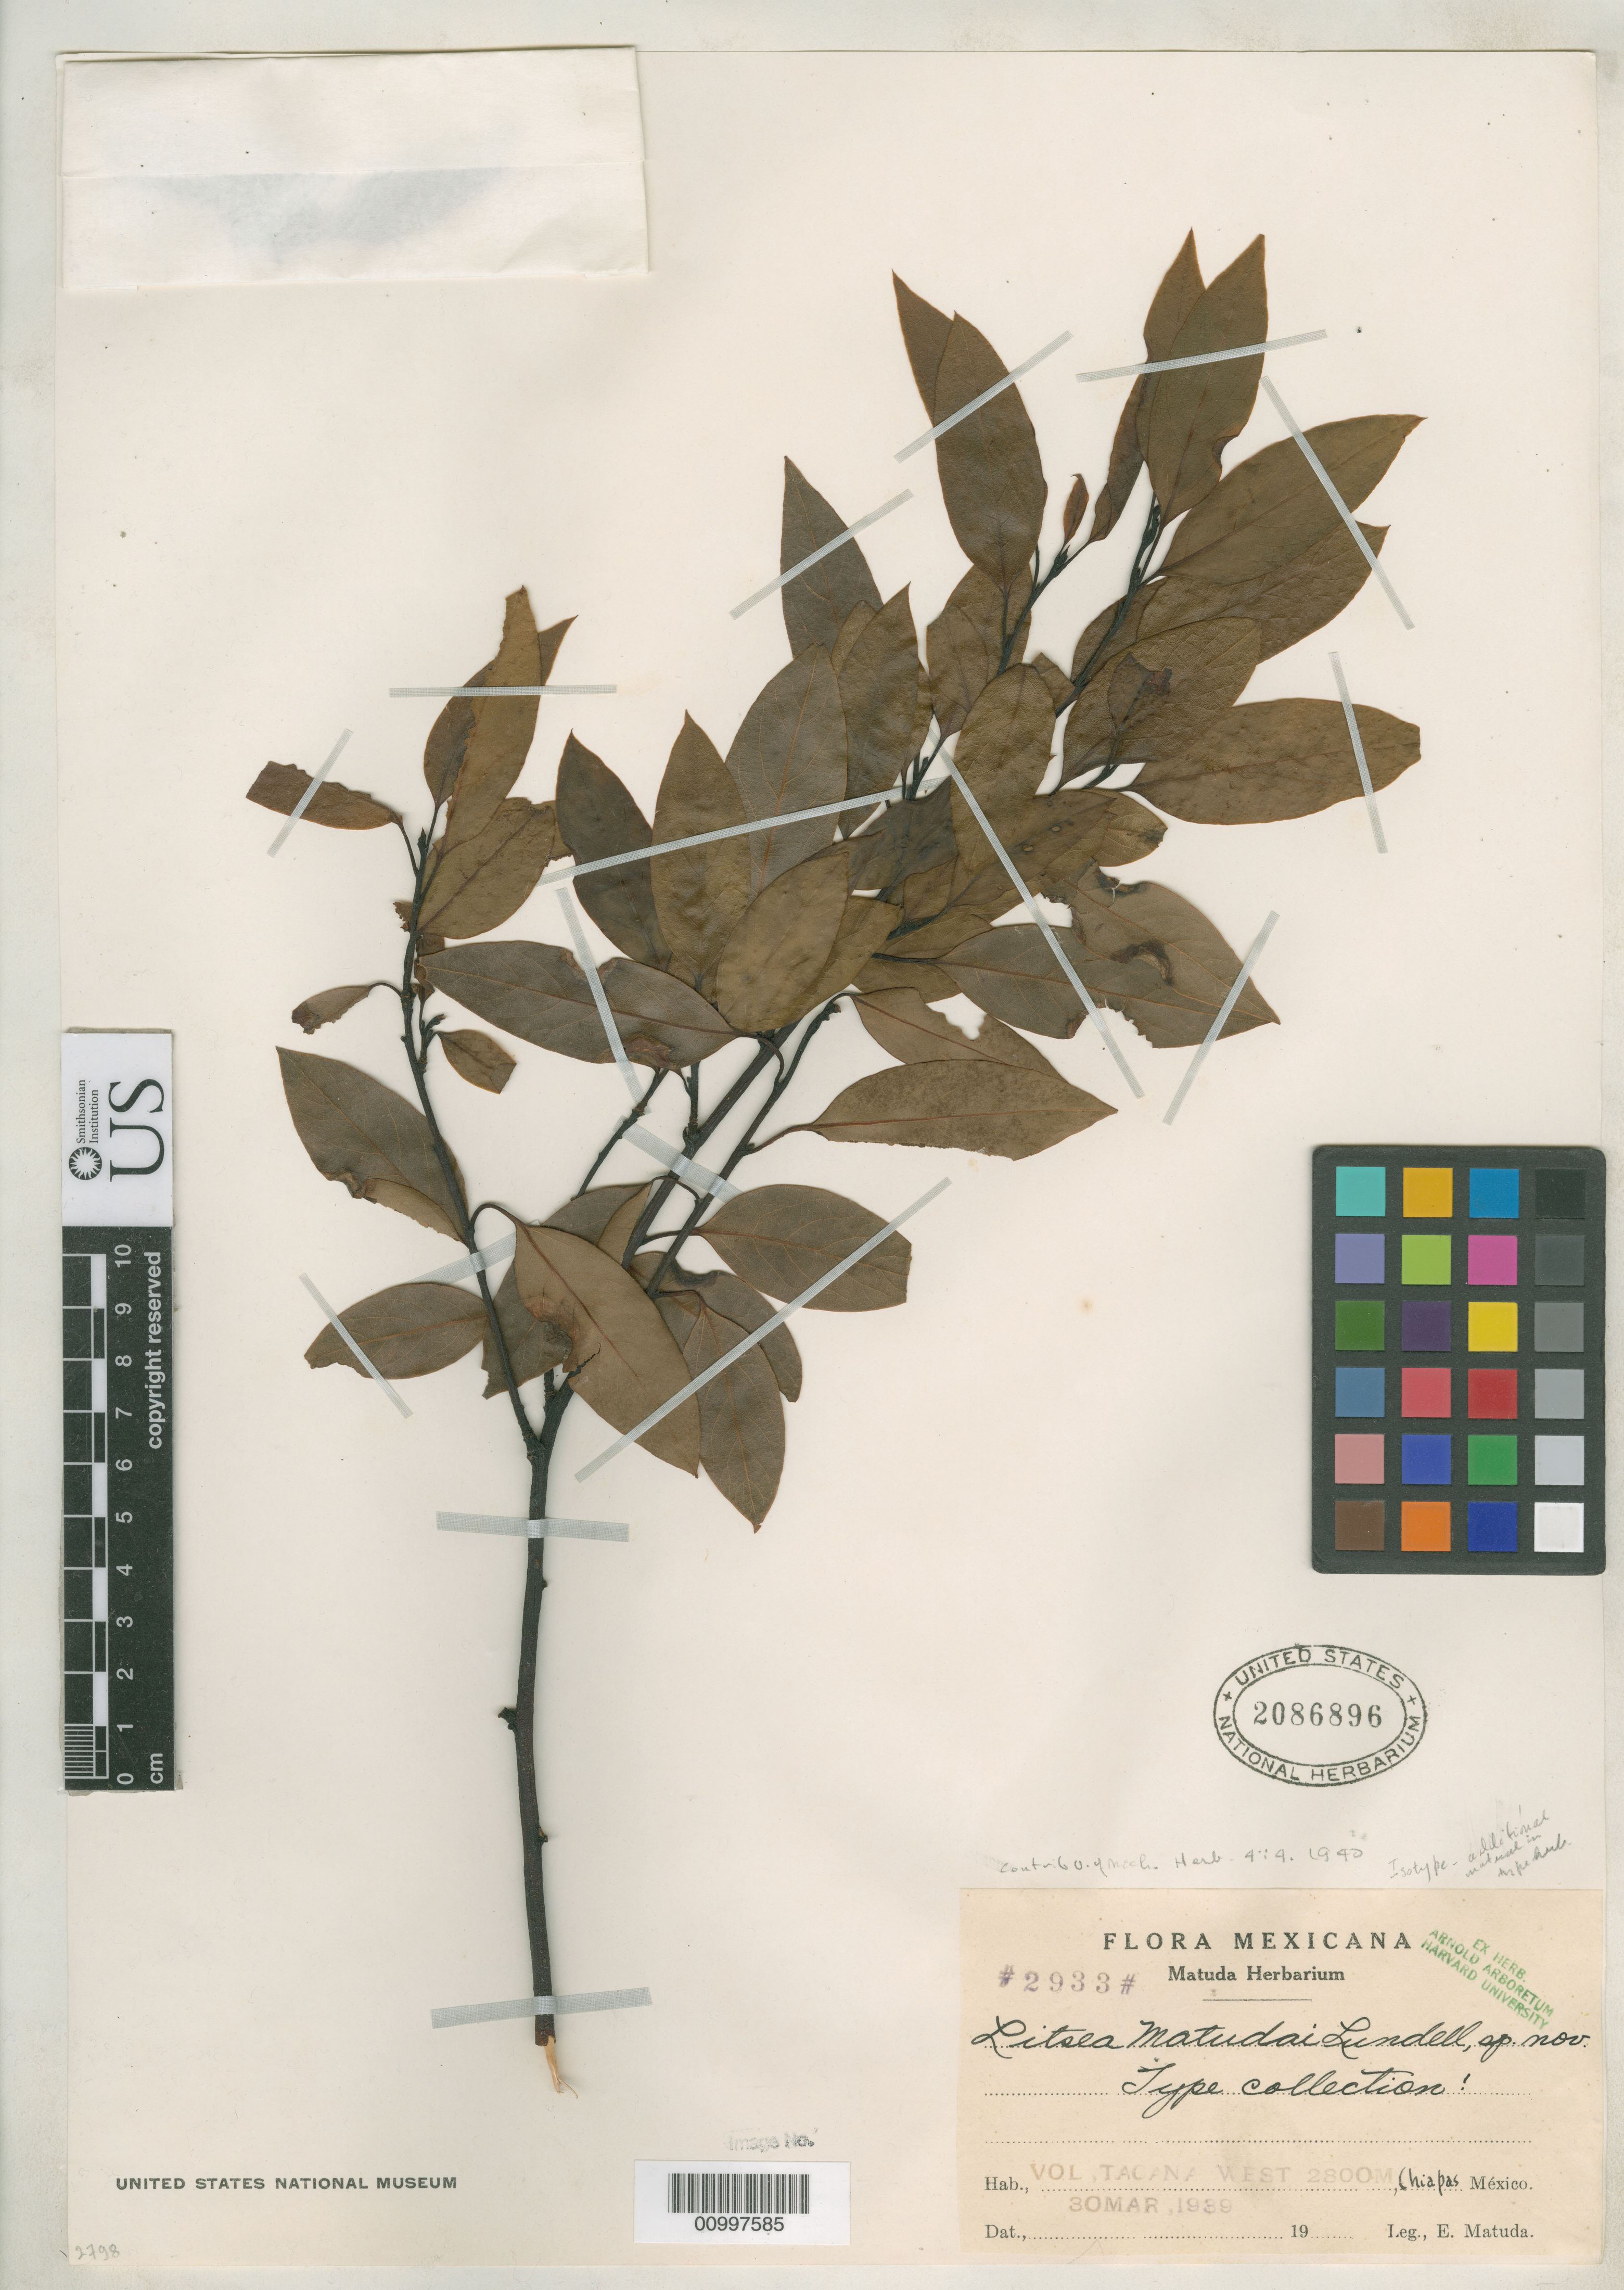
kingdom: Plantae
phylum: Tracheophyta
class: Magnoliopsida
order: Laurales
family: Lauraceae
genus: Litsea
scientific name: Litsea matudae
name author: Lundell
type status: Isotype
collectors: E. Matuda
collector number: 2933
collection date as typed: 30 Mar 1939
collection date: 1939-03-30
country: Mexico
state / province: Chiapas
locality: Vol. Tacana West.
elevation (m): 2800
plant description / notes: Species epithet published as "matudai".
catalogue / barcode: US 2086896